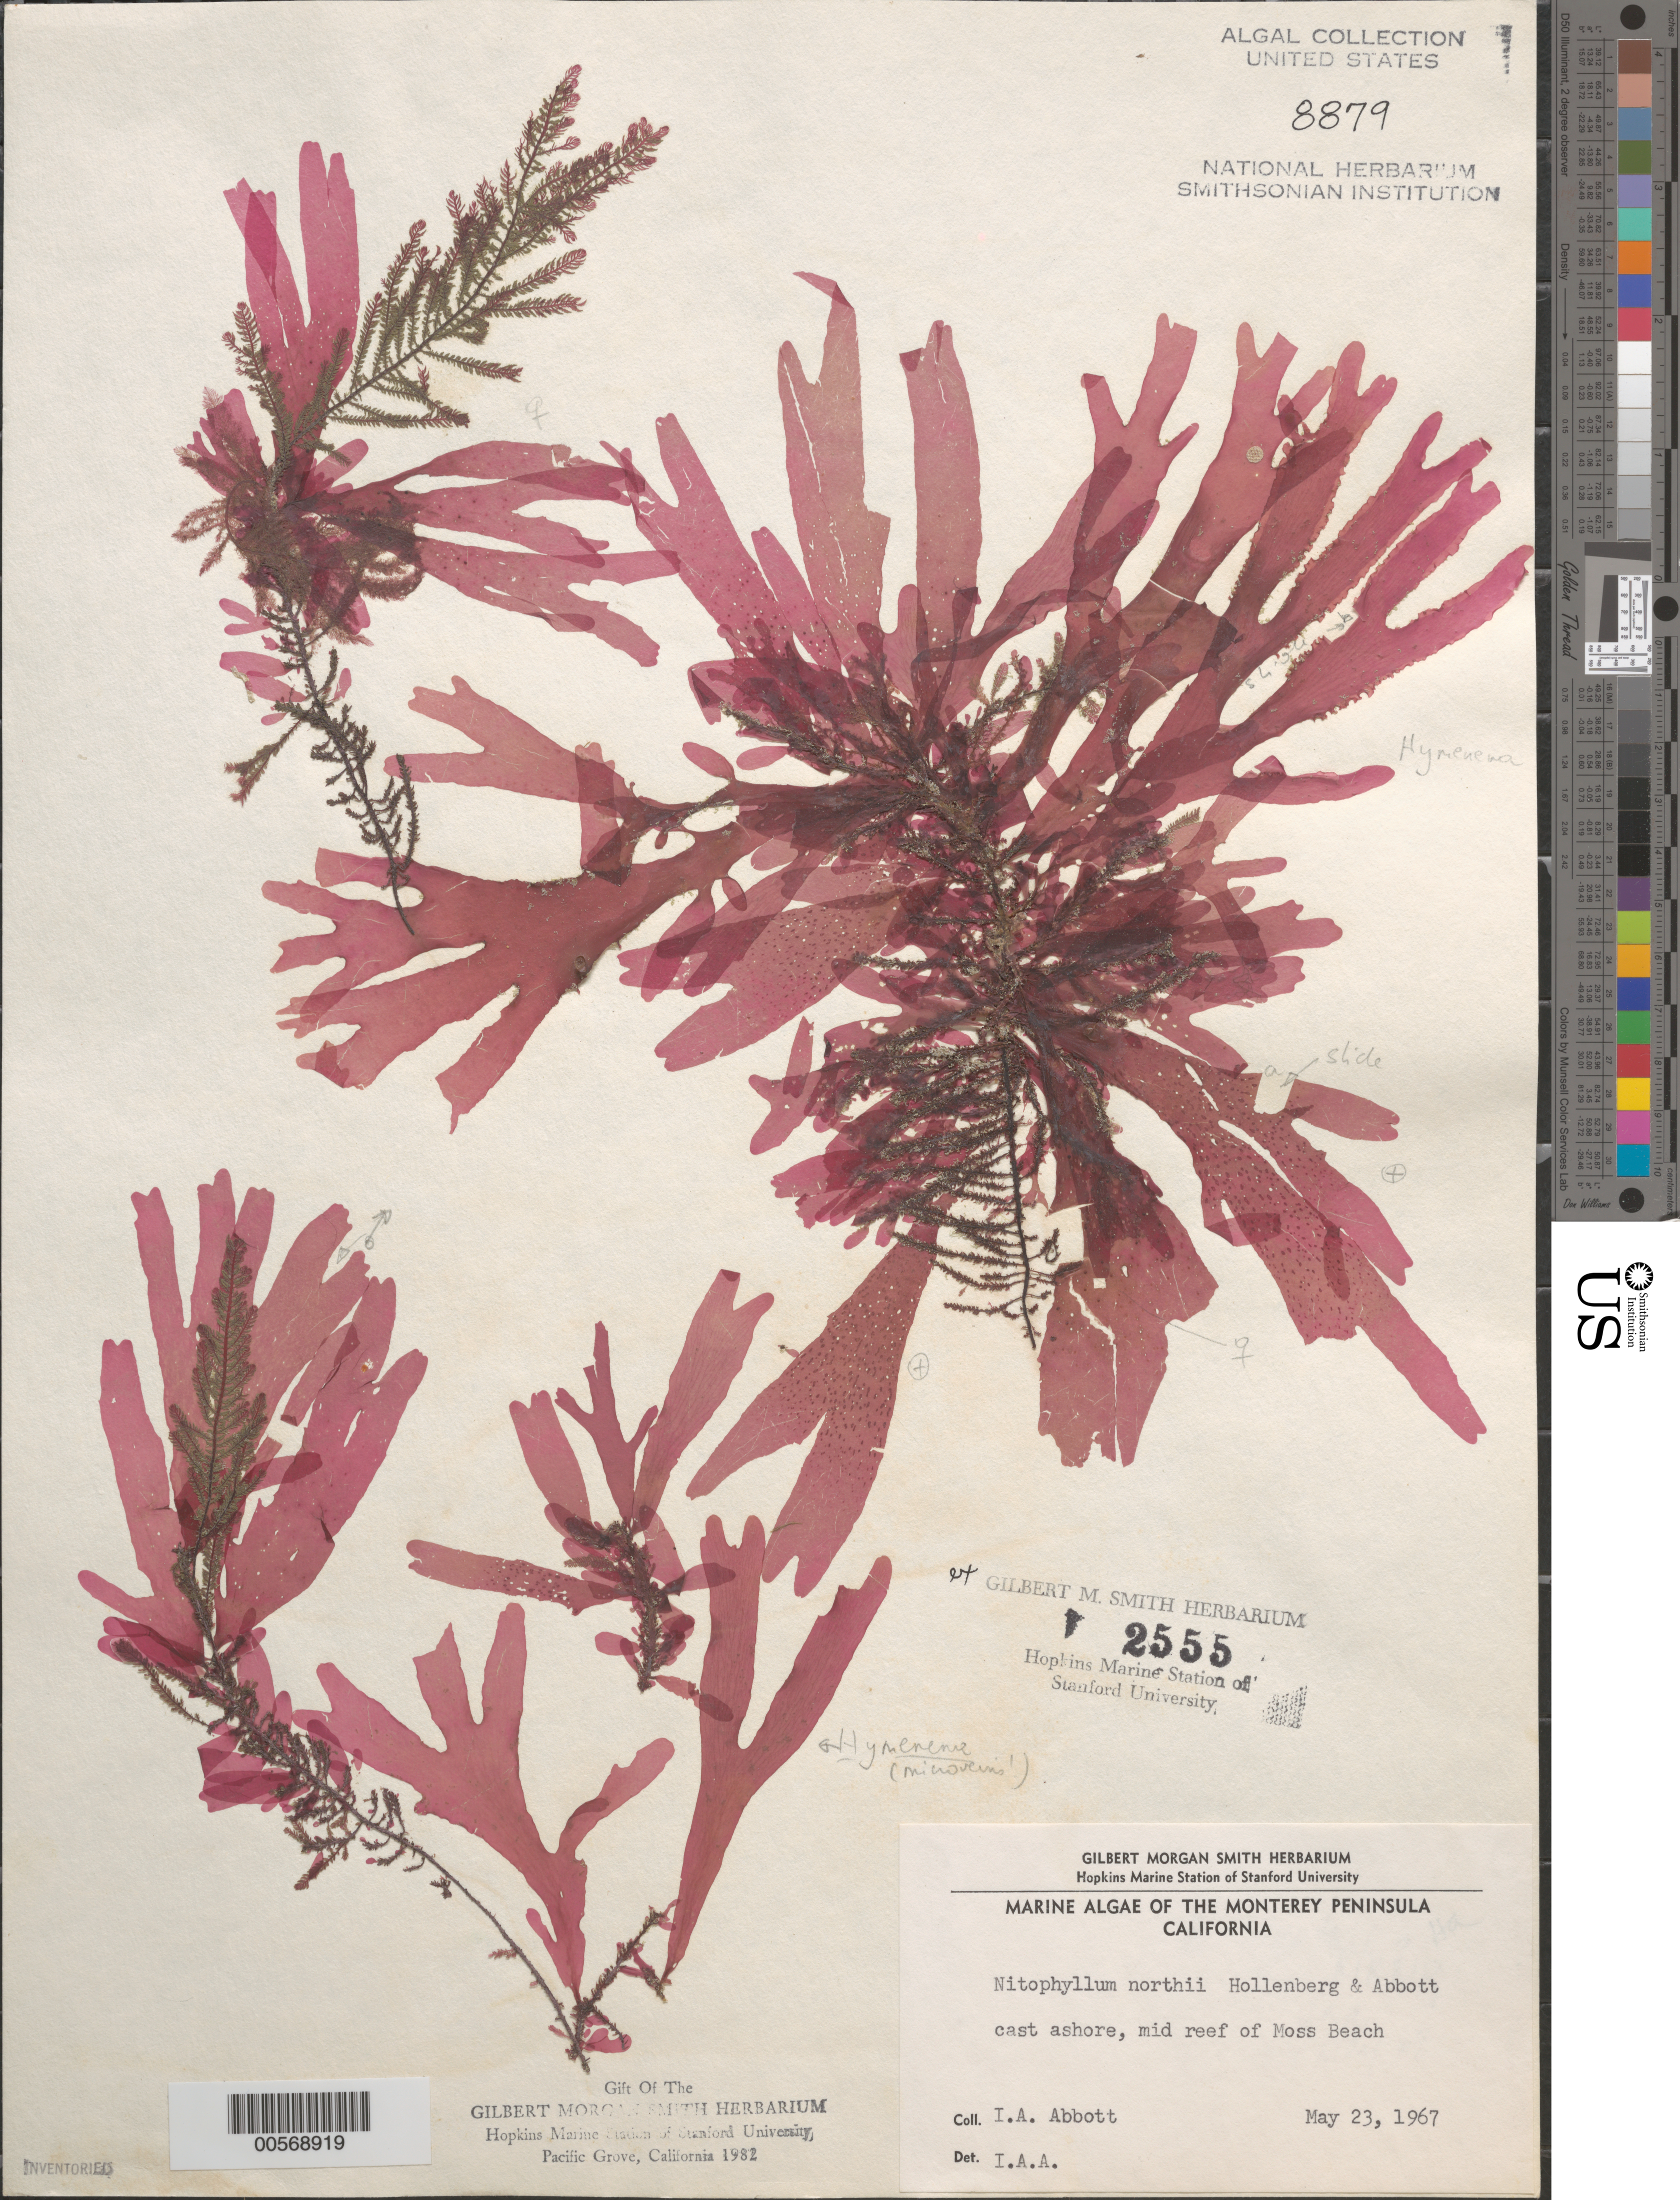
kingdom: Plantae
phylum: Rhodophyta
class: Florideophyceae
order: Ceramiales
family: Delesseriaceae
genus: Nitophyllum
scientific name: Nitophyllum northii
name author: Hollenb. & I.A. Abbott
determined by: Abbott, Isabella A.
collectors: I. A. Abbott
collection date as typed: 23 May 1967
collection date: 1967-05-23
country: United States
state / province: California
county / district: Monterey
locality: Middle Reef of Moss Beach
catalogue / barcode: US 8879